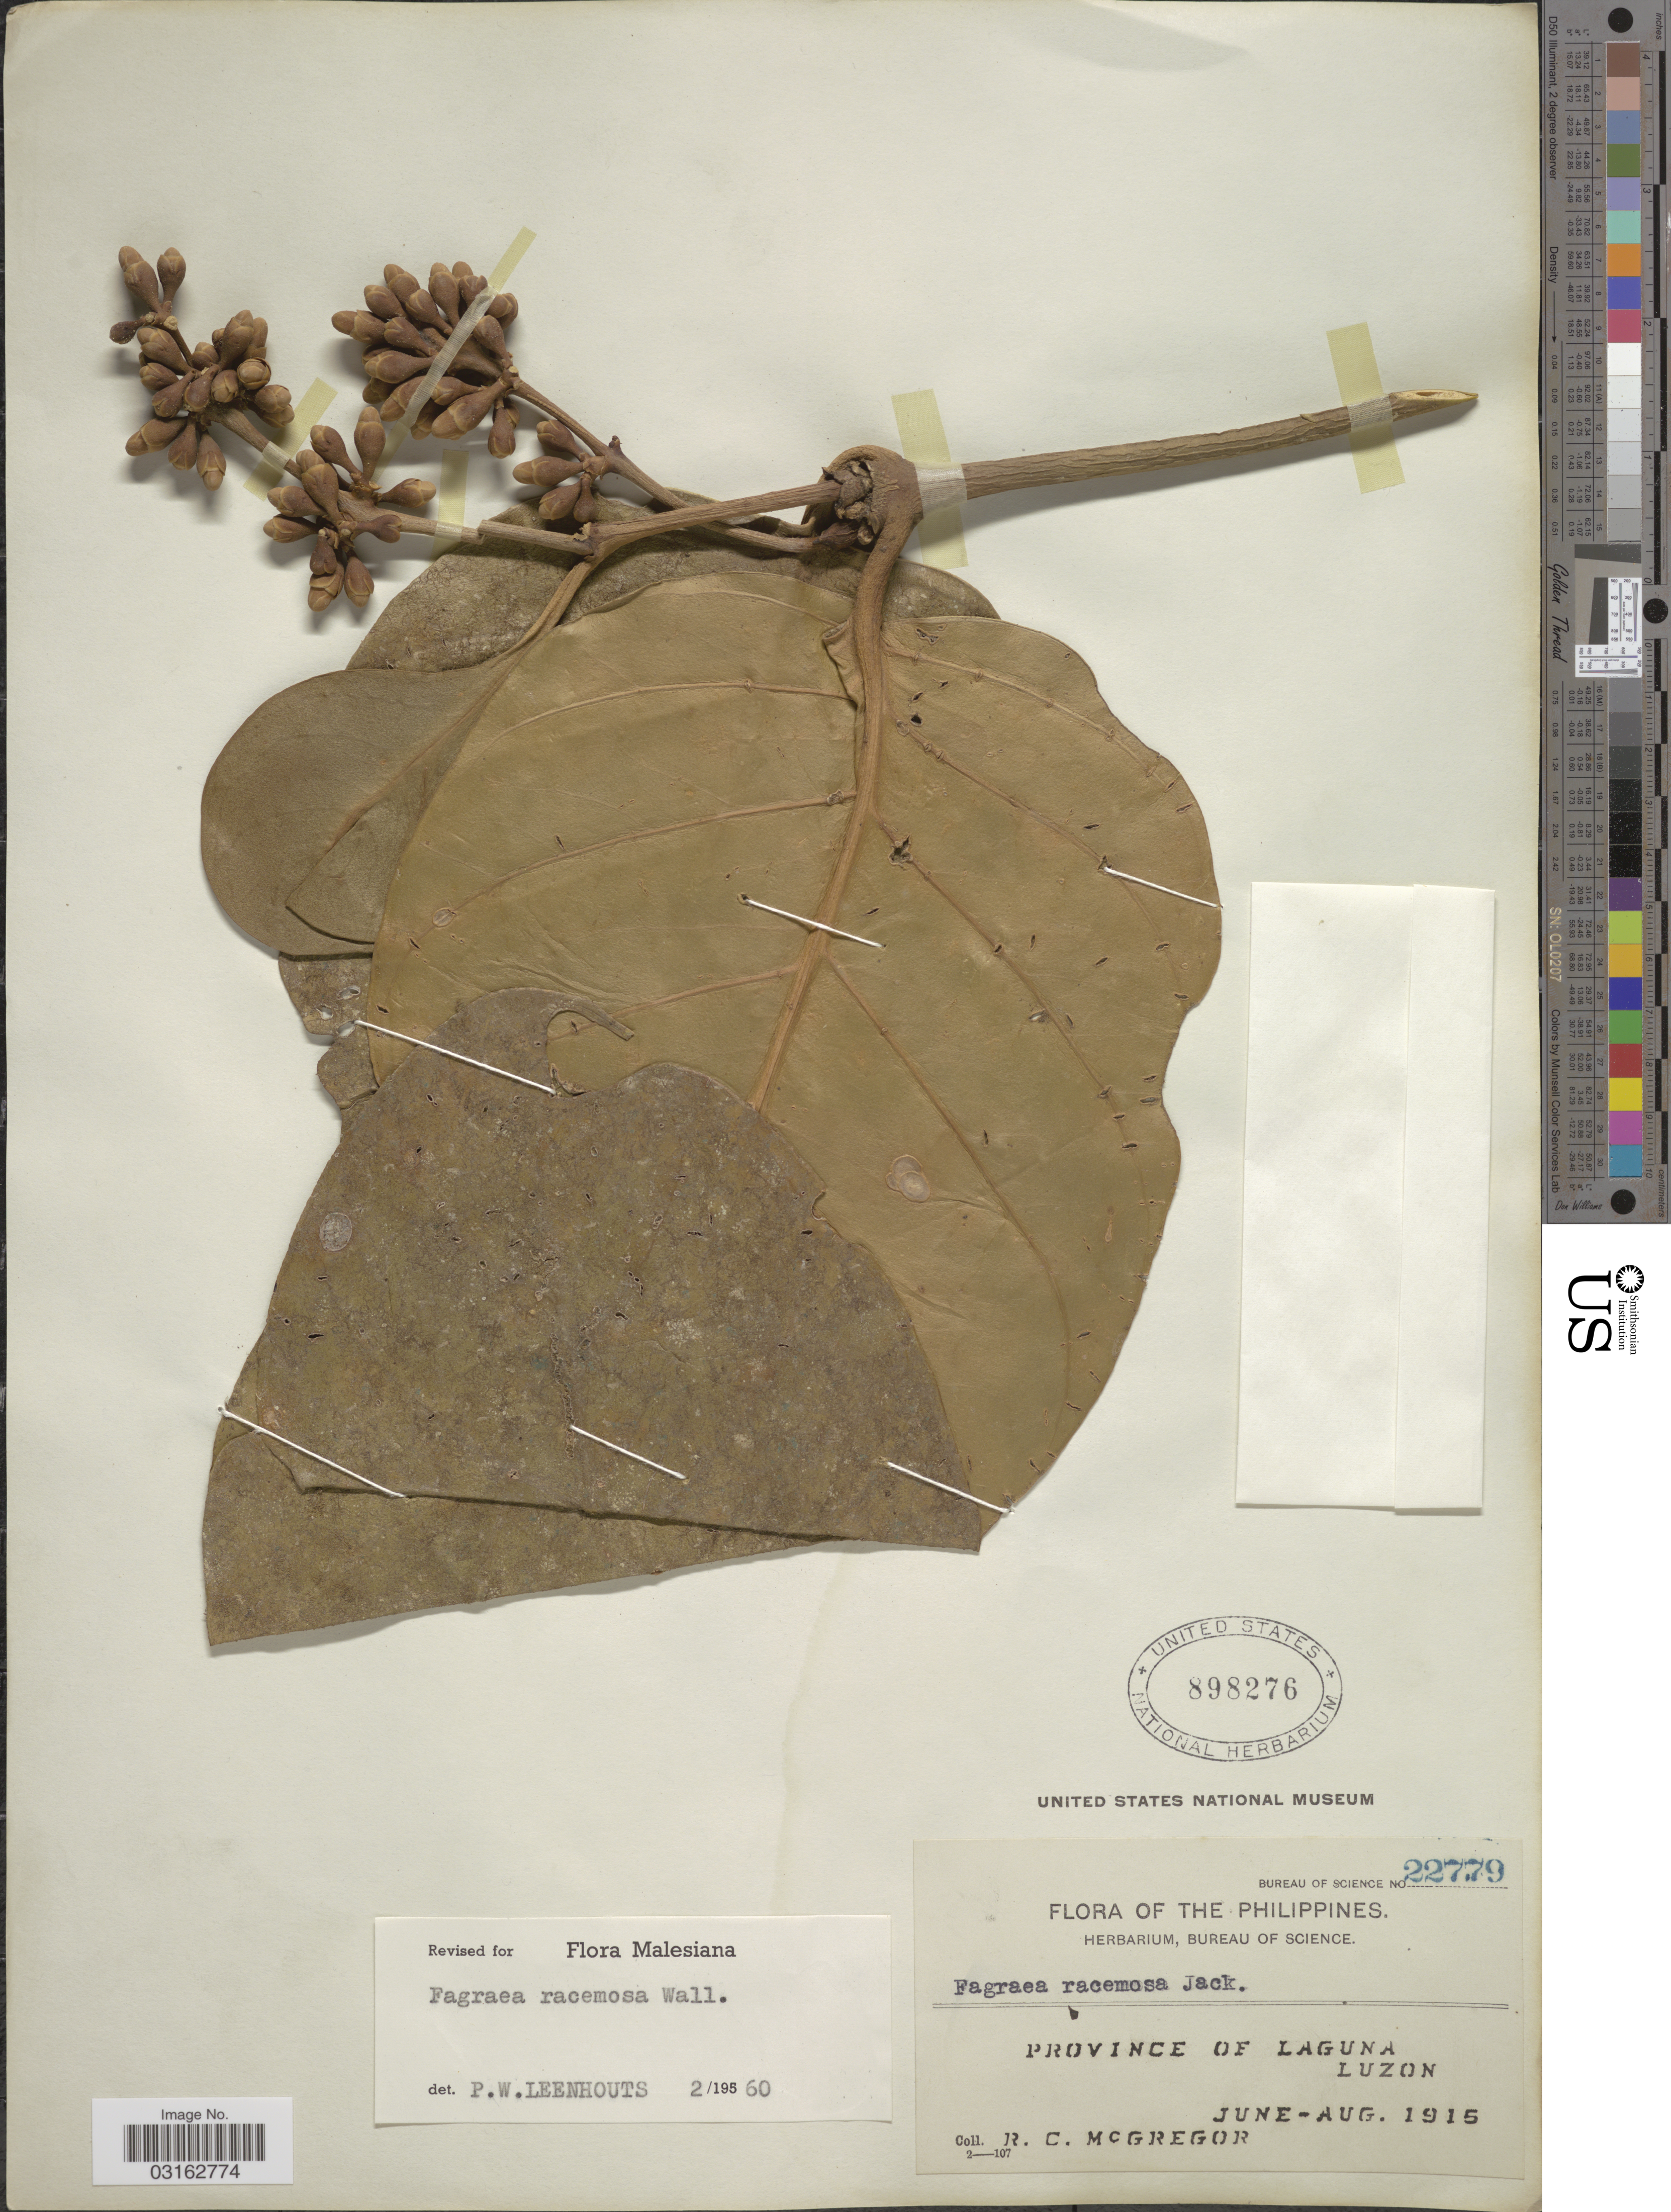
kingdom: Plantae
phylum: Tracheophyta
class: Magnoliopsida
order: Gentianales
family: Gentianaceae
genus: Fagraea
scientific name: Fagraea racemosa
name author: Jack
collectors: R. C. McGregor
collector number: Bureau of Science 22779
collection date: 1915-06/1915-08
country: Philippines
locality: Province of Laguna, Luzon.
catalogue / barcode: US 898276